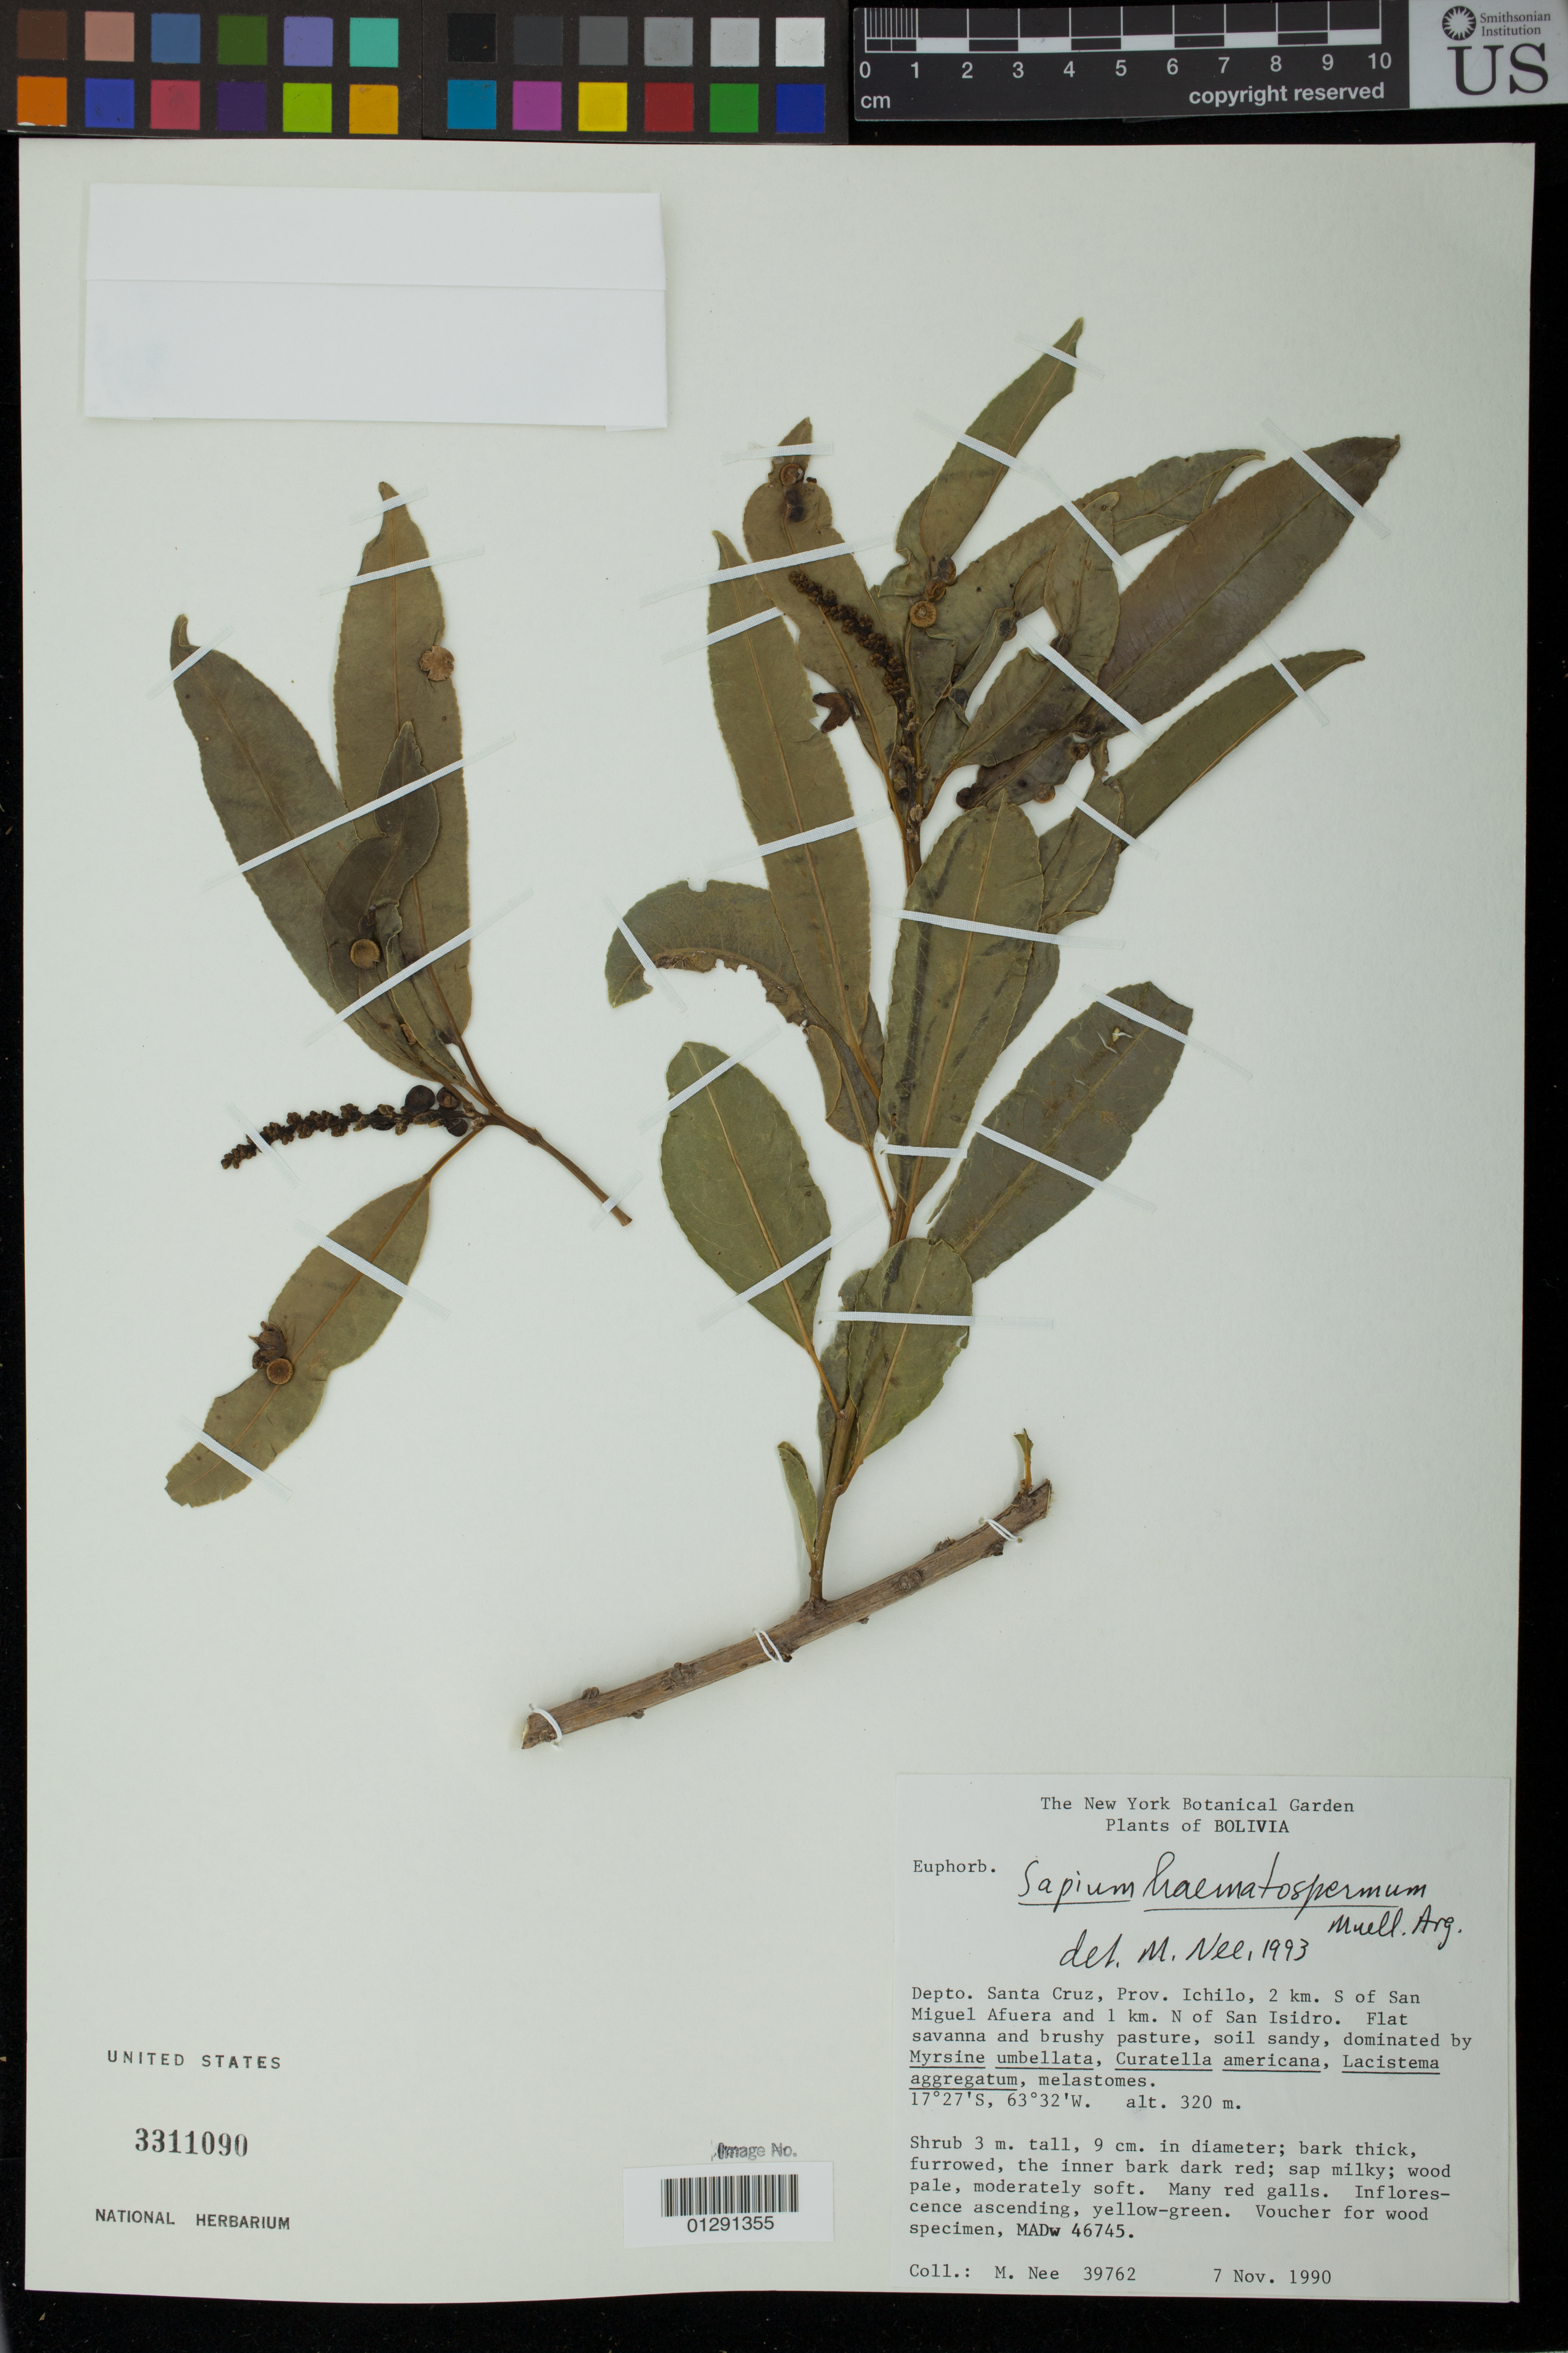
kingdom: Plantae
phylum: Tracheophyta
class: Magnoliopsida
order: Malpighiales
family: Euphorbiaceae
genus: Sapium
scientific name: Sapium haematospermum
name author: Müll. Arg.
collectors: M. Nee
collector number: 39762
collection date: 1990-11-07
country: Bolivia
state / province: Santa Cruz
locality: Depto. Santa Cruz, Prov. Ichilo, 2 kilometers S of San Miguel Afuera and 1 kilometer N of San Isidro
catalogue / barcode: US 3311090